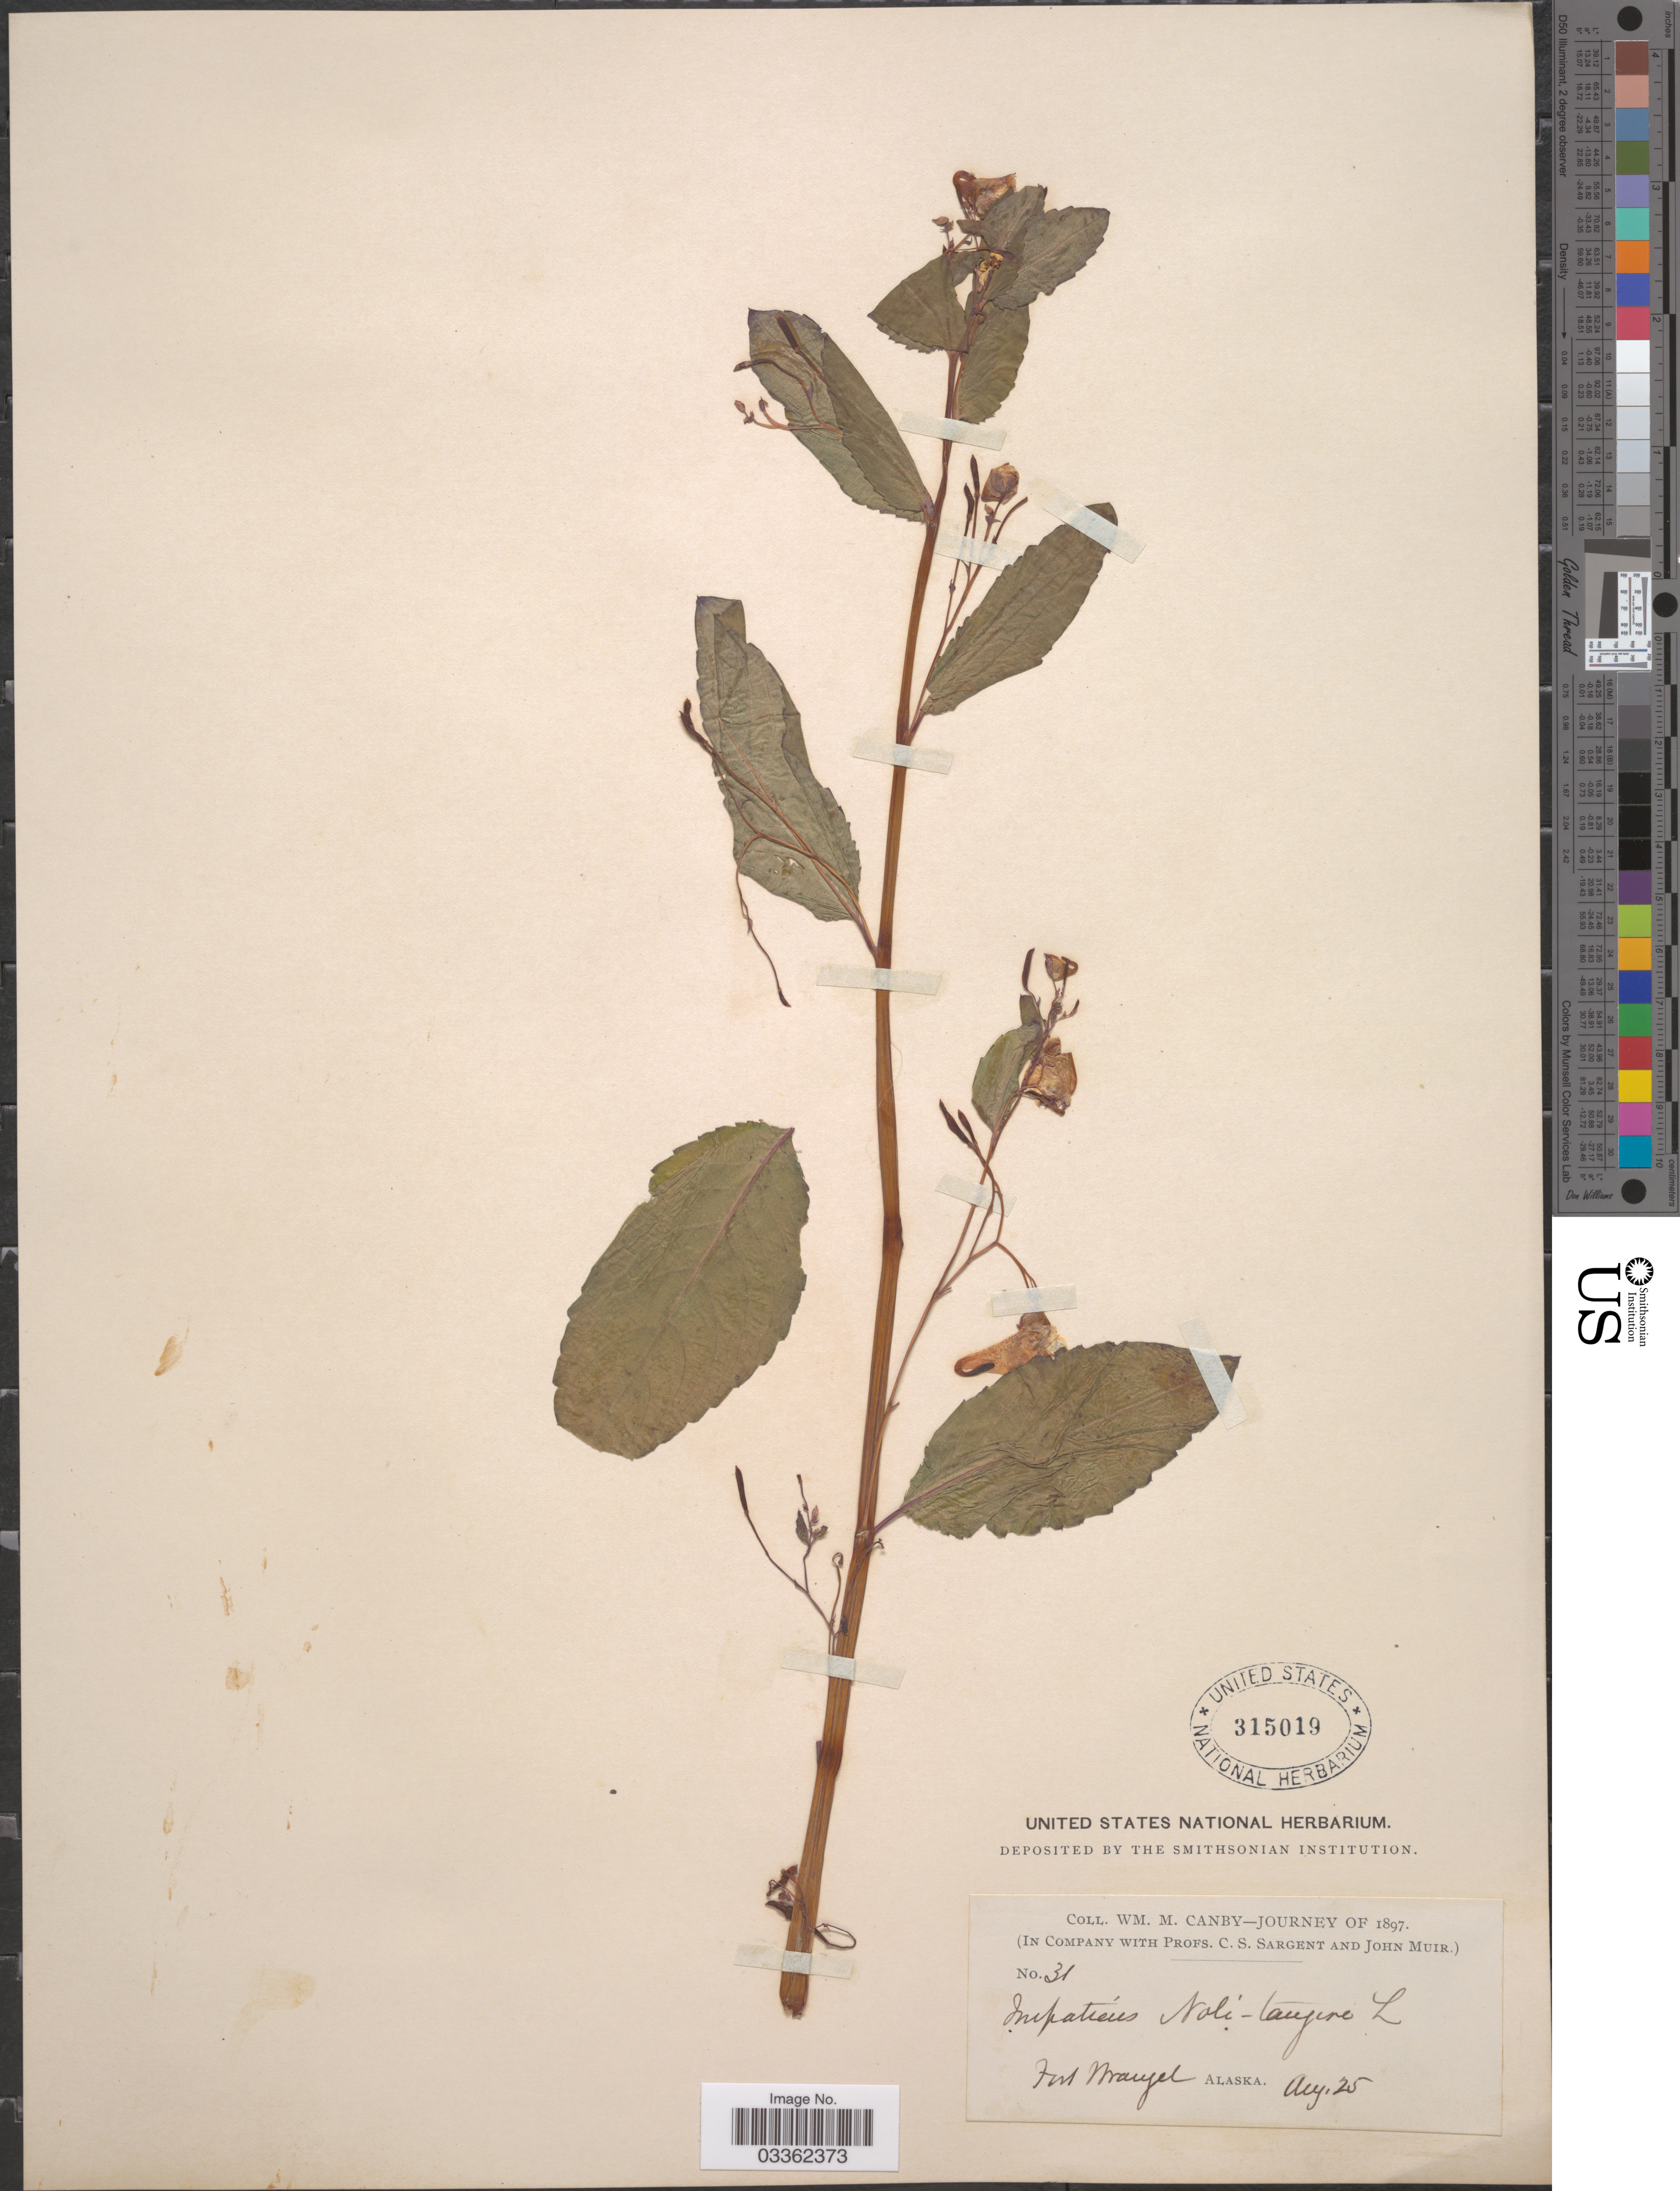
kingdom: Plantae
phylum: Tracheophyta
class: Magnoliopsida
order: Ericales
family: Balsaminaceae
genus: Impatiens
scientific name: Impatiens noli-tangere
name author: L.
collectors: W. M. Canby, C. S. Sargent & J. Muir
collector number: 31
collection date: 1897-08-25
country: United States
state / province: Alaska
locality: Fort Wrangell.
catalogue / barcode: US 315019